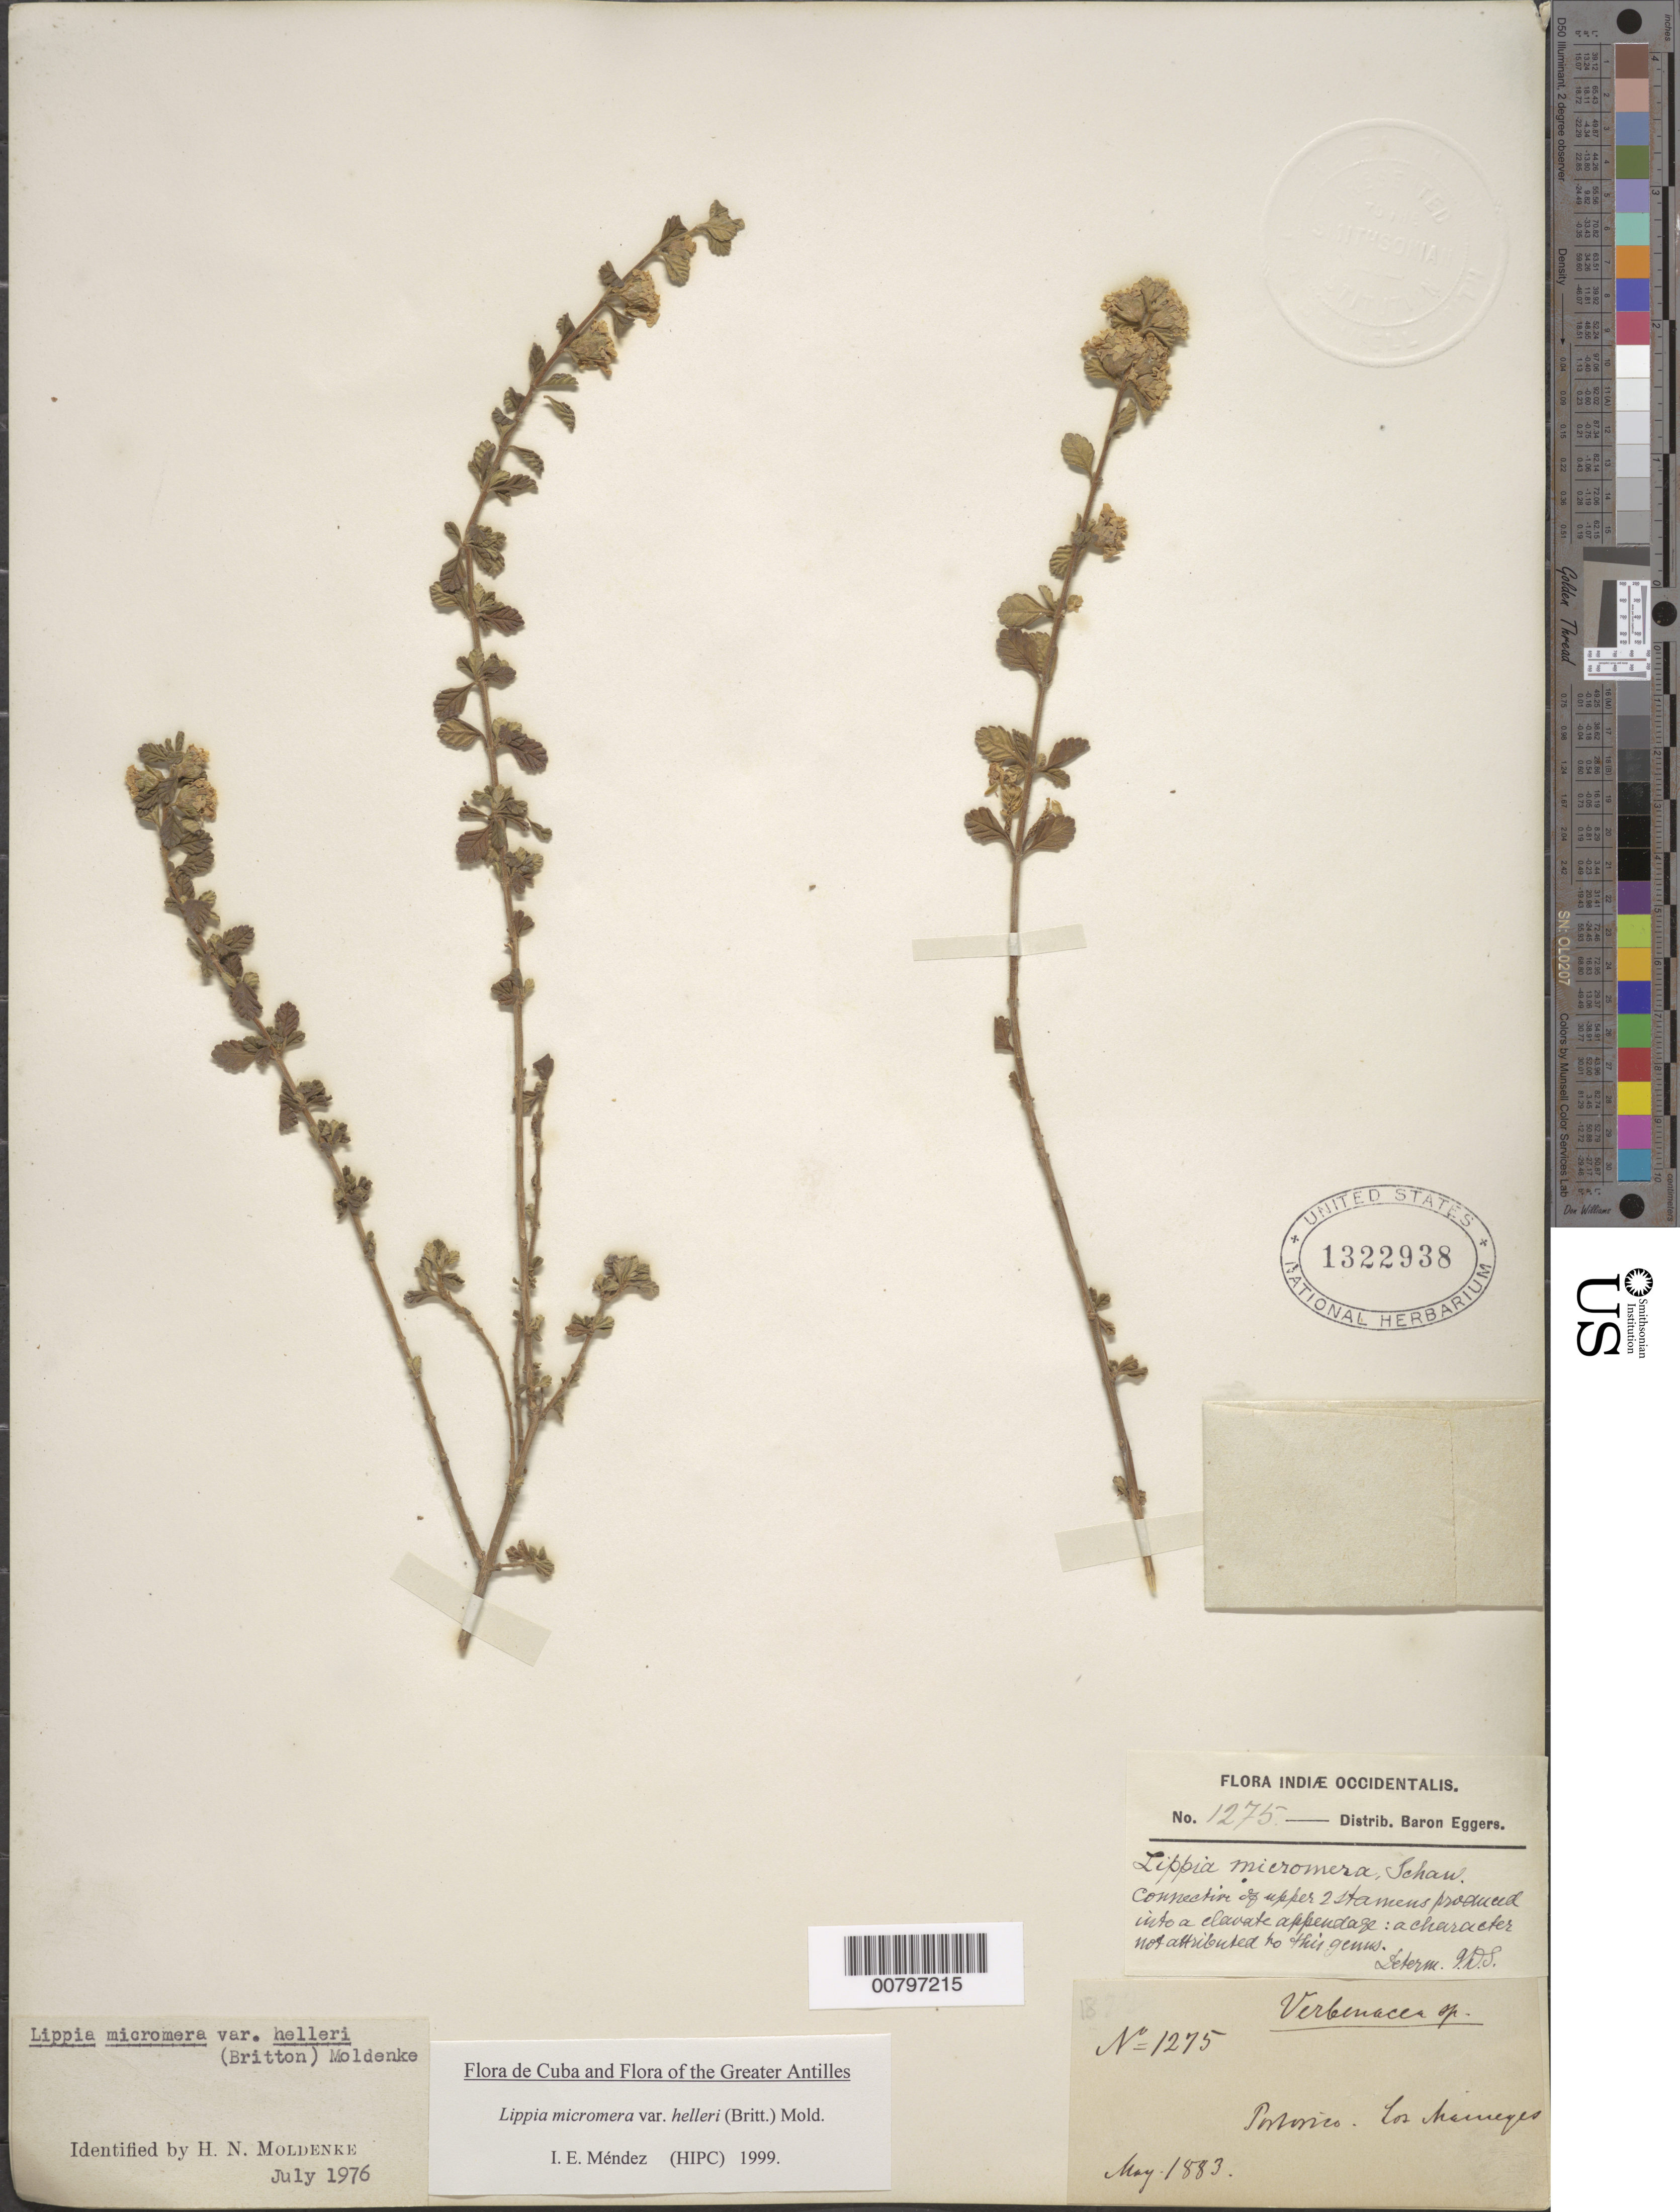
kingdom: Plantae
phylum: Tracheophyta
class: Magnoliopsida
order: Lamiales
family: Verbenaceae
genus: Lippia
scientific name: Lippia micromera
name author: Schauer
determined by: Méndez, Isidro E., (HIPC)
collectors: H. F. A. von Eggers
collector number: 1275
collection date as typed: May 1883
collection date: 1883-05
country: Dominican Republic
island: Hispaniola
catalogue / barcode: US 1322938